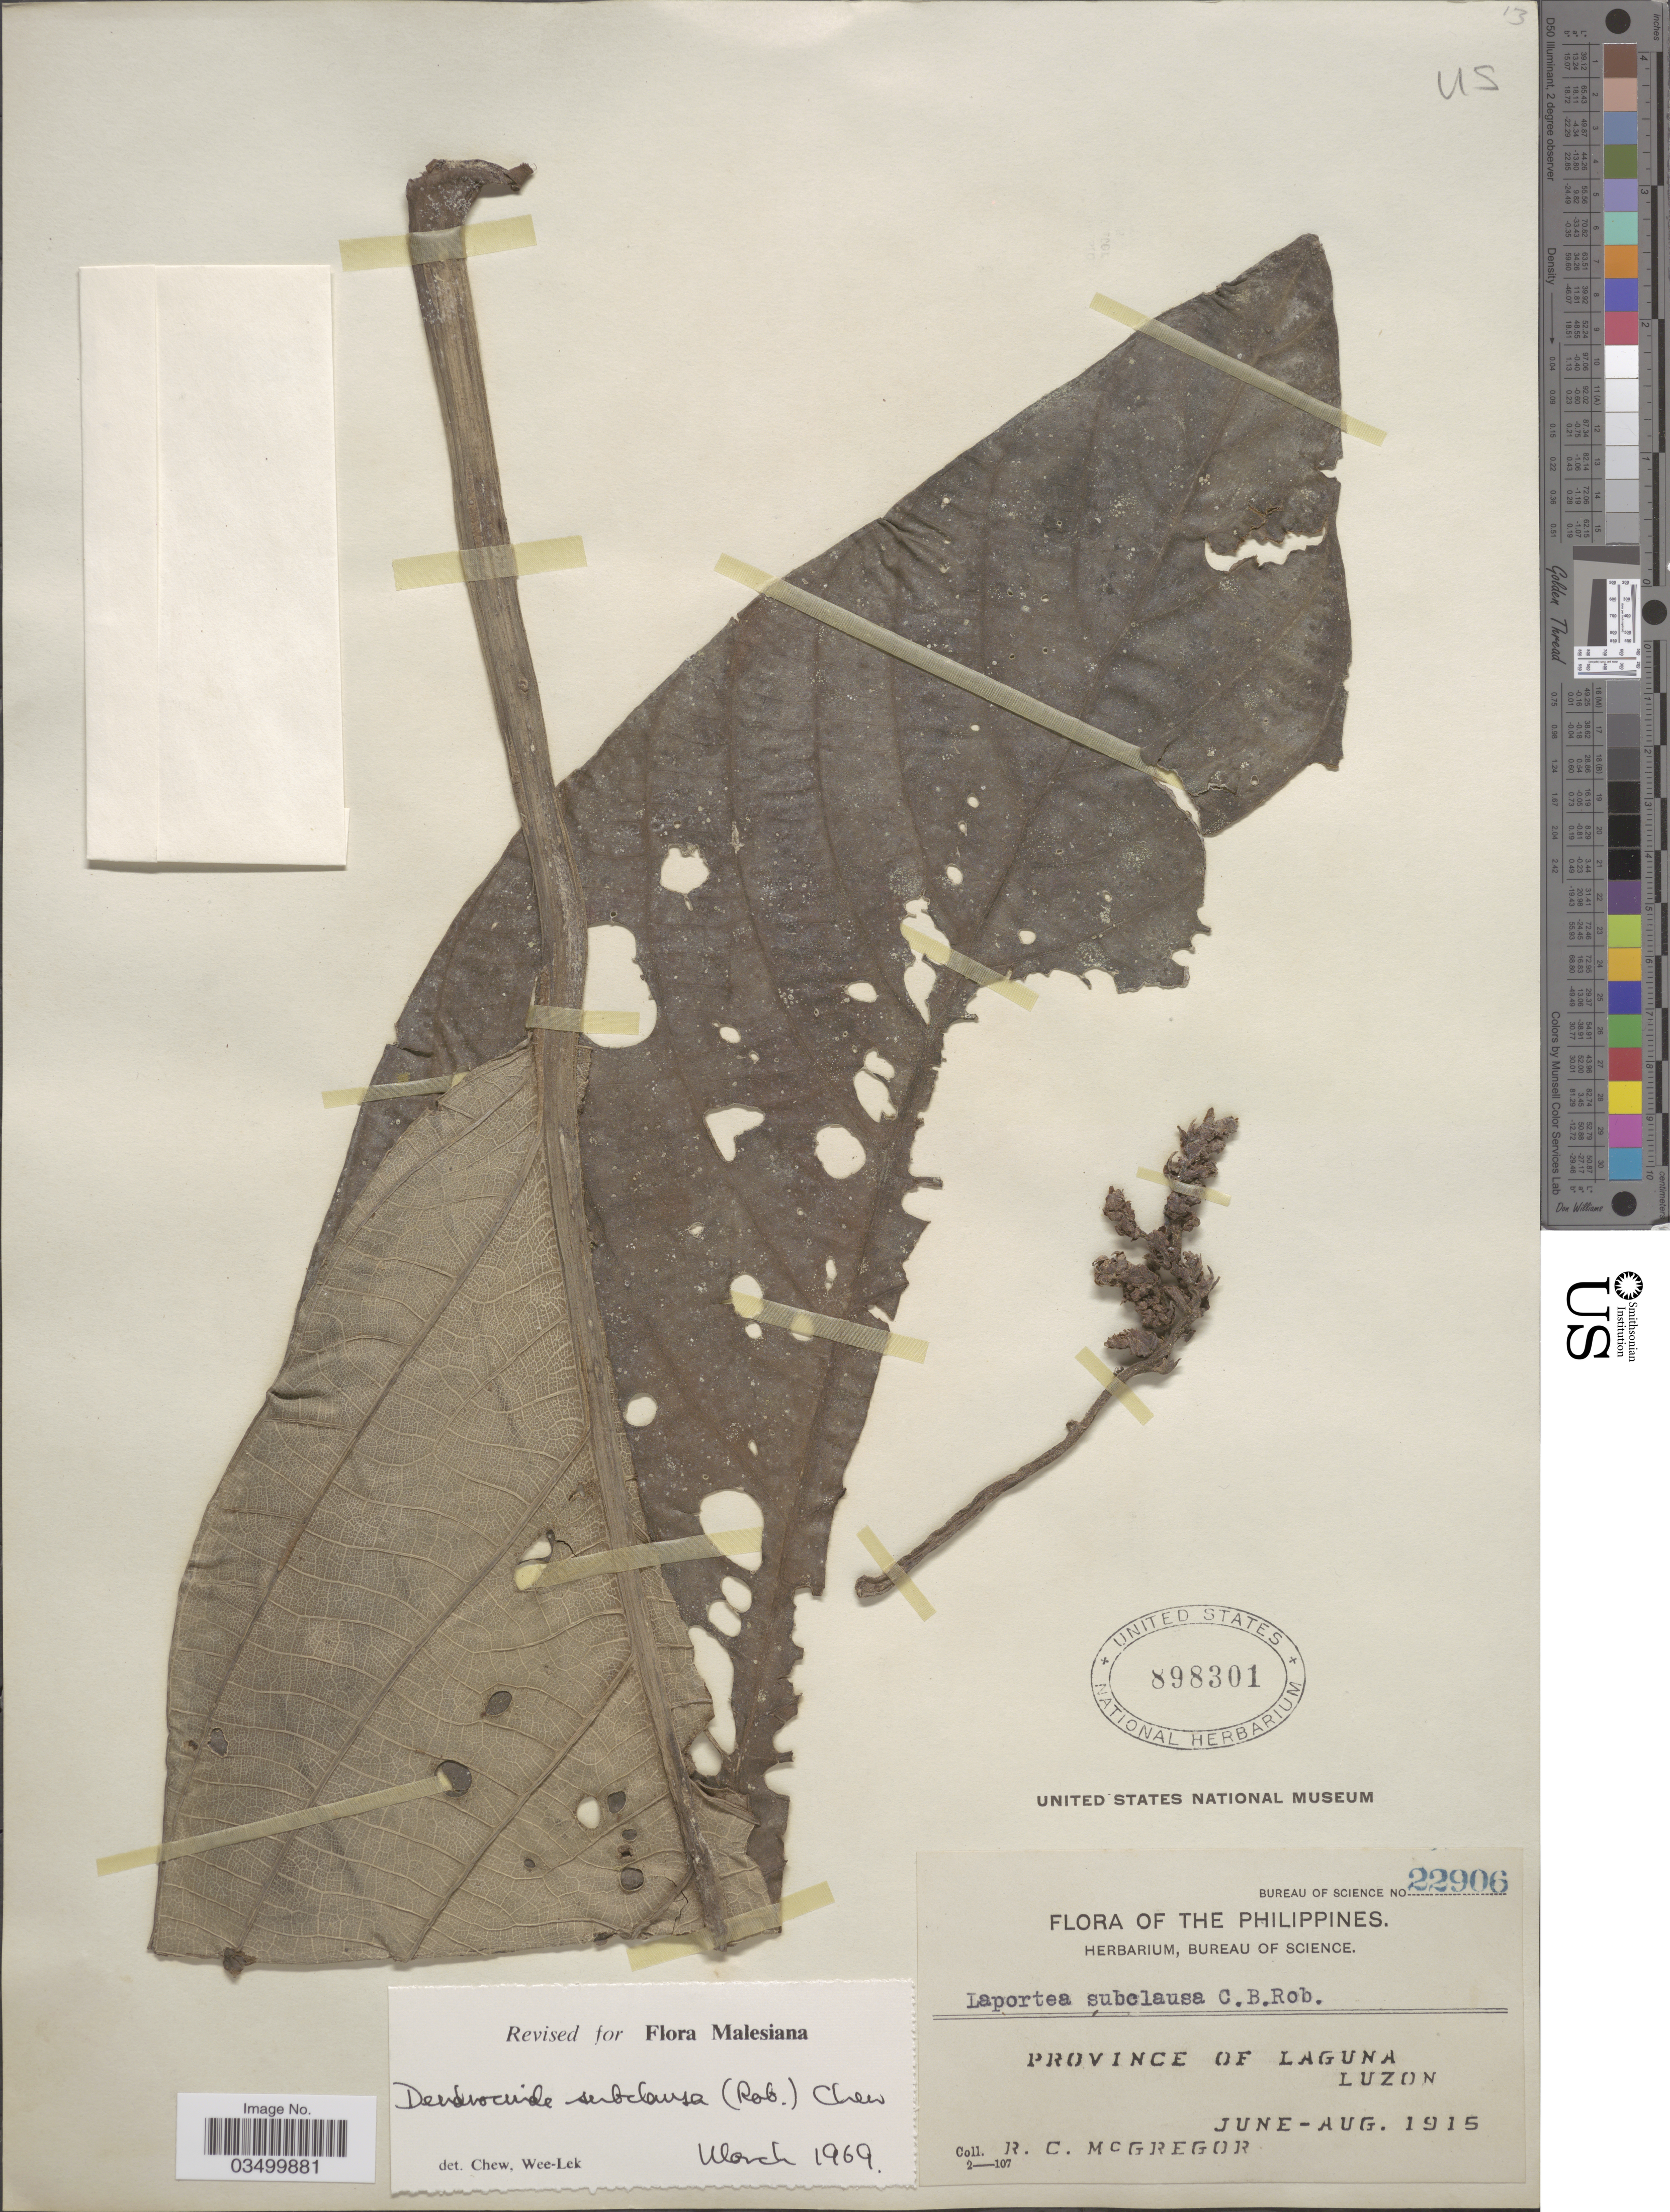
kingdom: Plantae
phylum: Tracheophyta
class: Magnoliopsida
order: Rosales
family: Urticaceae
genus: Dendrocnide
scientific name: Dendrocnide subclausa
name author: (C.B. Rob.) Chew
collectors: R. C. McGregor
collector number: Bureau of Science 22906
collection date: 1915-06/1915-08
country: Philippines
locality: The Philippines. Province of Laguna. Luzon.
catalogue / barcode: US 898301